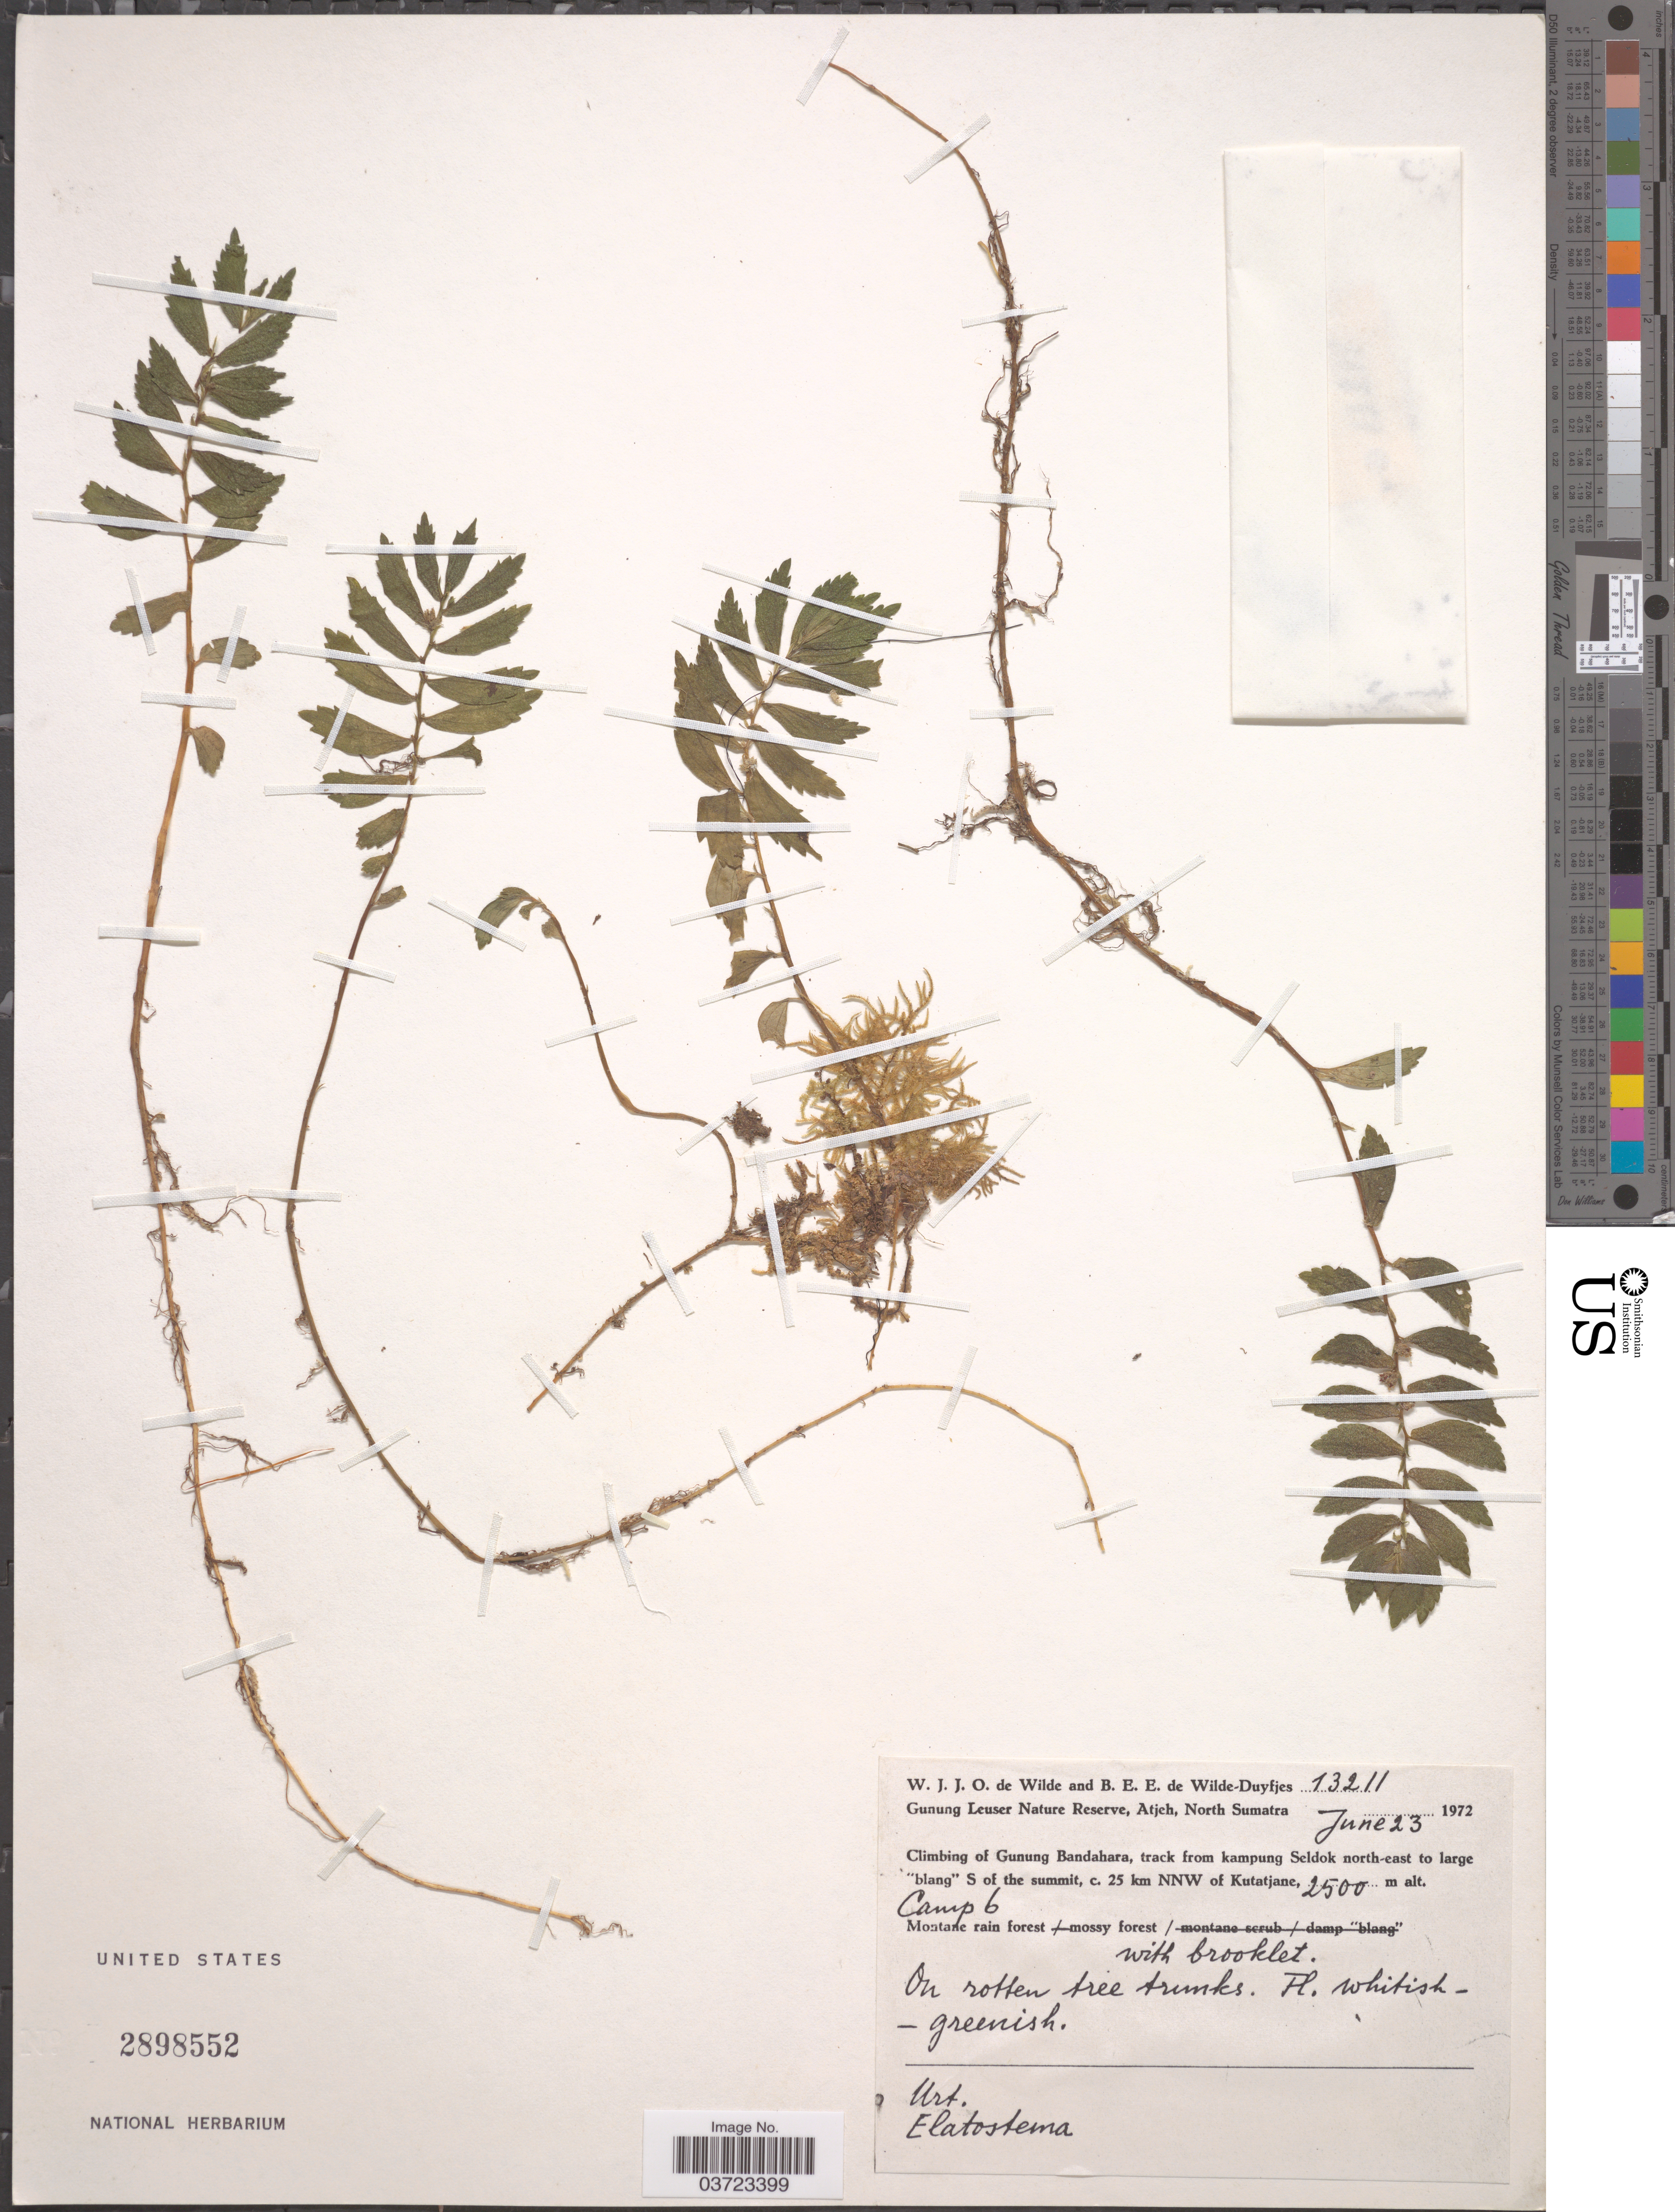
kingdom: Plantae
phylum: Tracheophyta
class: Magnoliopsida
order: Rosales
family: Urticaceae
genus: Elatostema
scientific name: Elatostema sp.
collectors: W. J. de Wilde & B. E. de Wilde-Duyfjes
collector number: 13211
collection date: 1972-06-23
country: Indonesia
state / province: Sumatra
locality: Gunung Leuser Nature Reserve, Atjeh, North Sumatra. Climbing of Gunung Bandahara, track from kampung Seldok north-east to large "blang" S of the summit, c. 25 km NNW of Kutatjane. Camp 6. Montane rain forest with brooklet.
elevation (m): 2500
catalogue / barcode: US 2898552